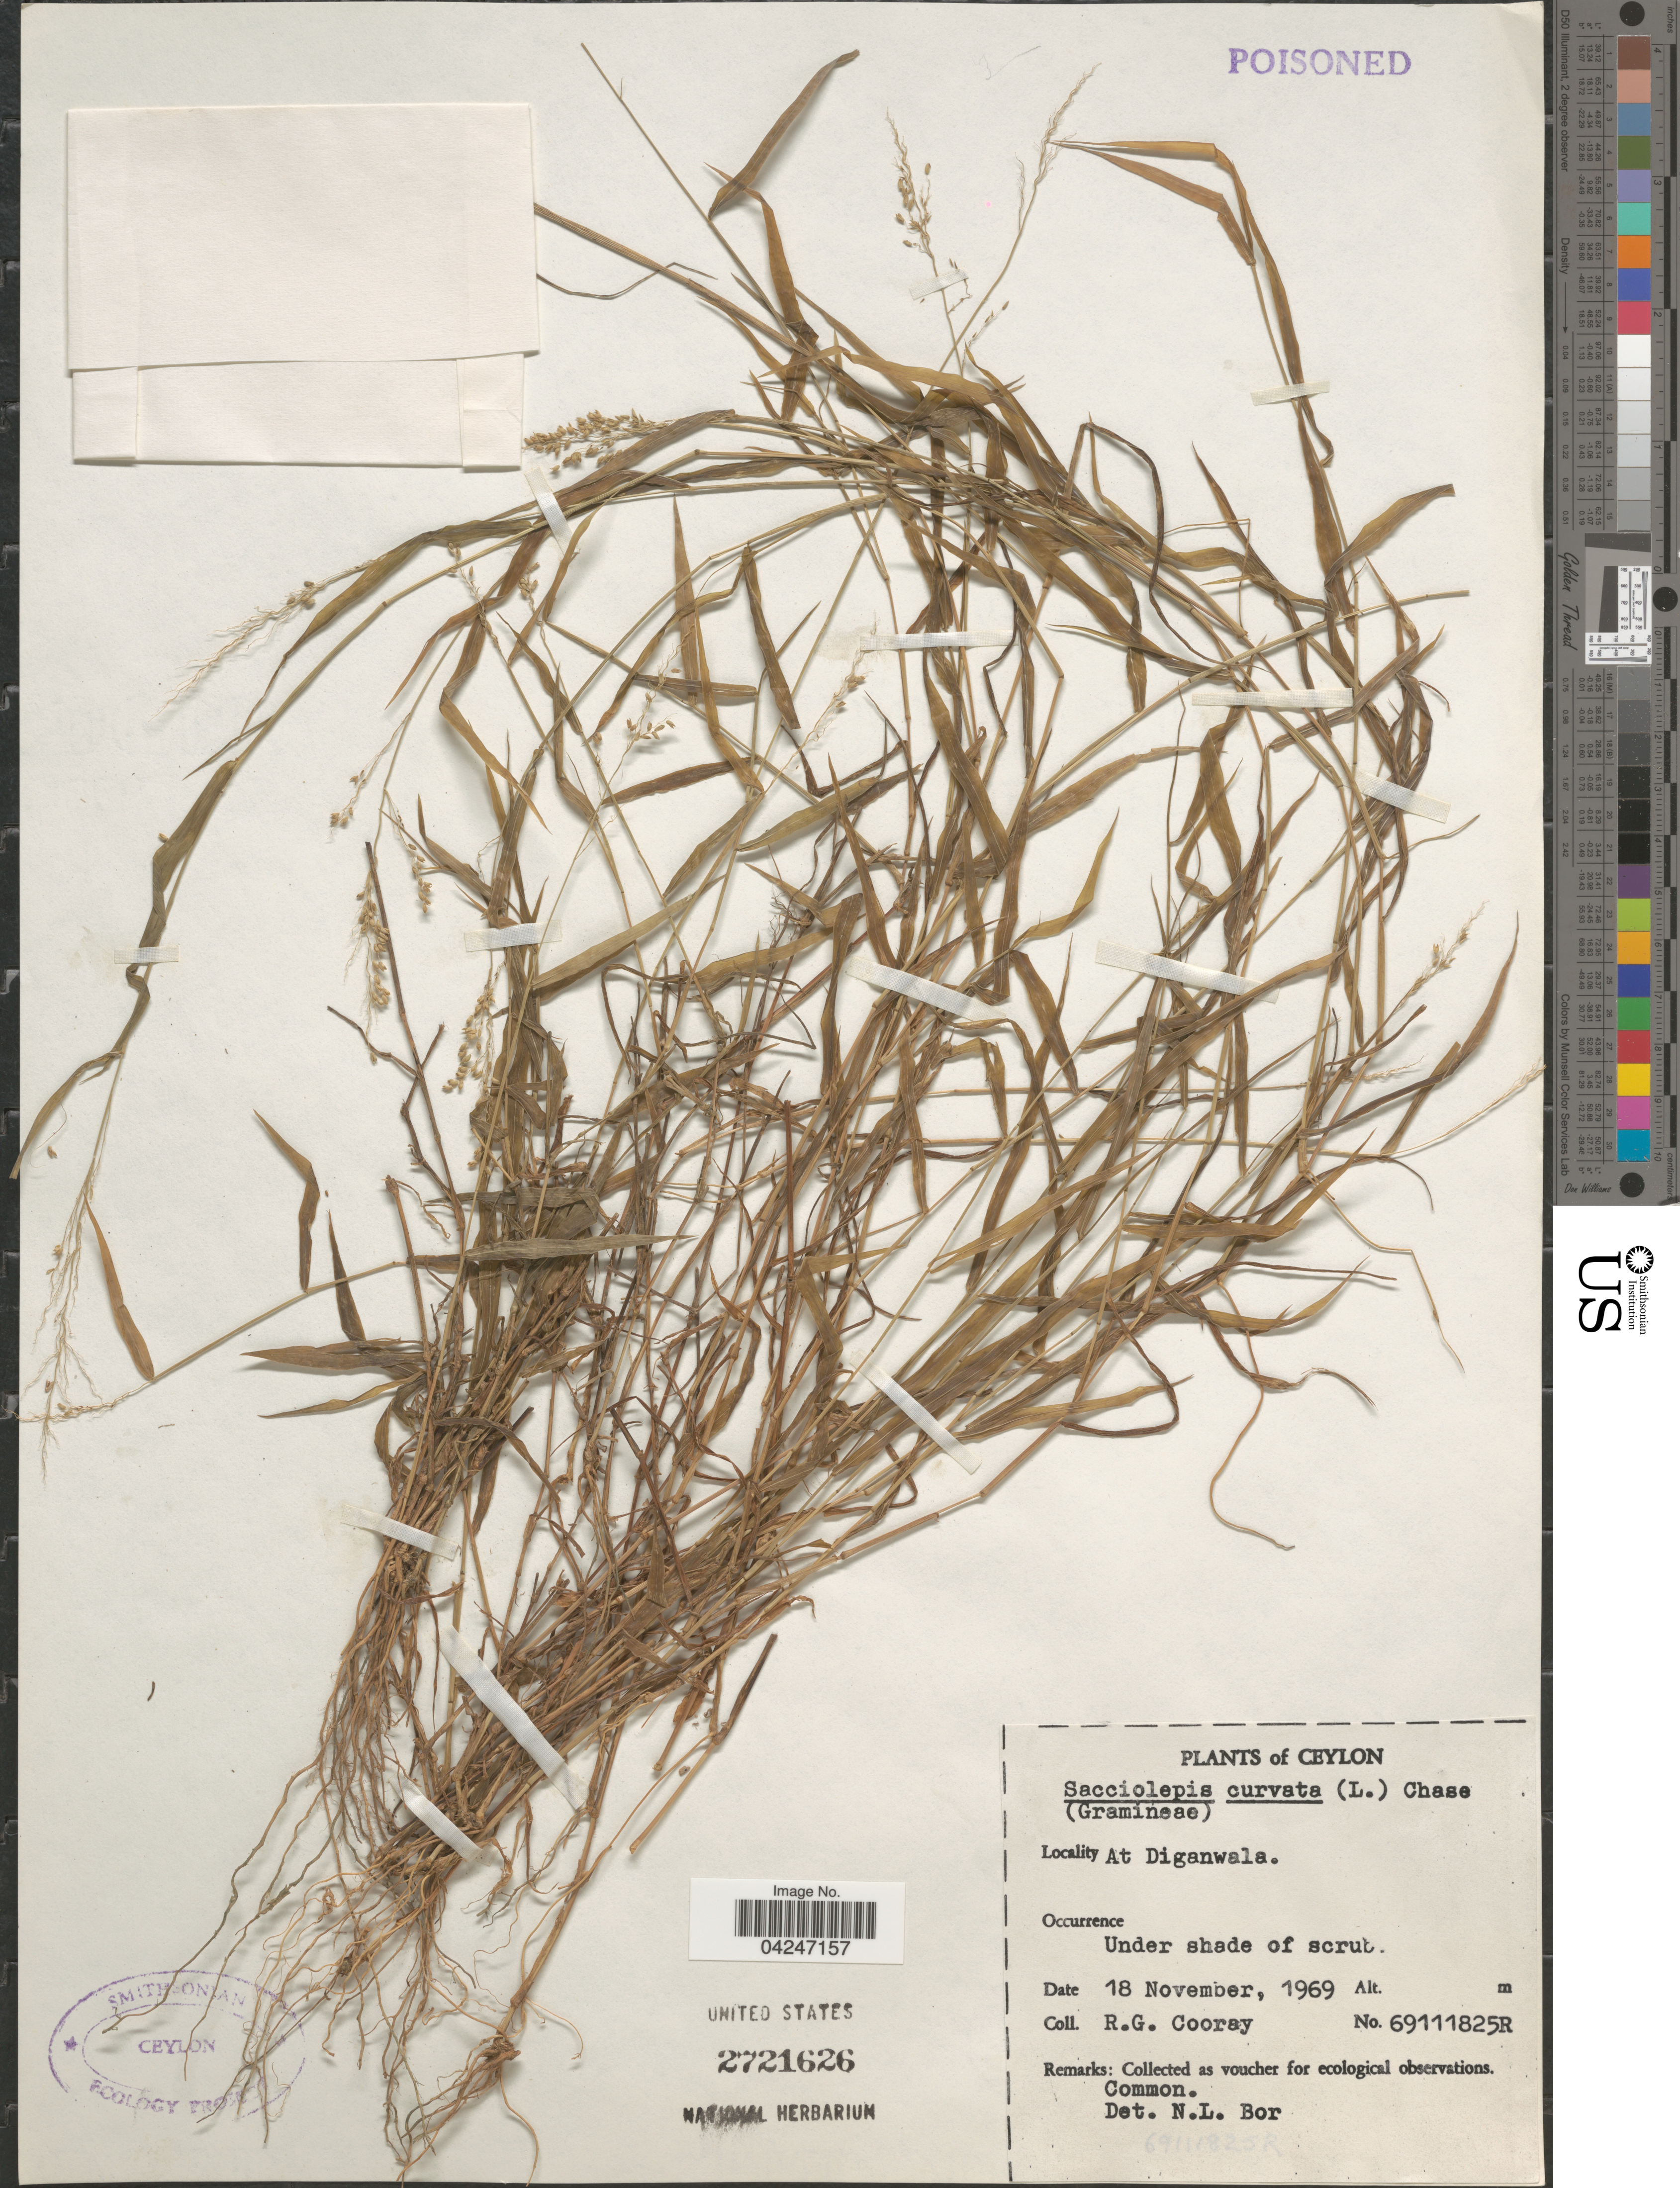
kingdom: Plantae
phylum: Tracheophyta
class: Liliopsida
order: Poales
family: Poaceae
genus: Sacciolepis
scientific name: Sacciolepis curvata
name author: (L.) Chase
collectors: R. Cooray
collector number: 69111825R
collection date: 1969-11-18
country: Sri Lanka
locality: Ceylon. At Diganwala.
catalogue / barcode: US 2721626